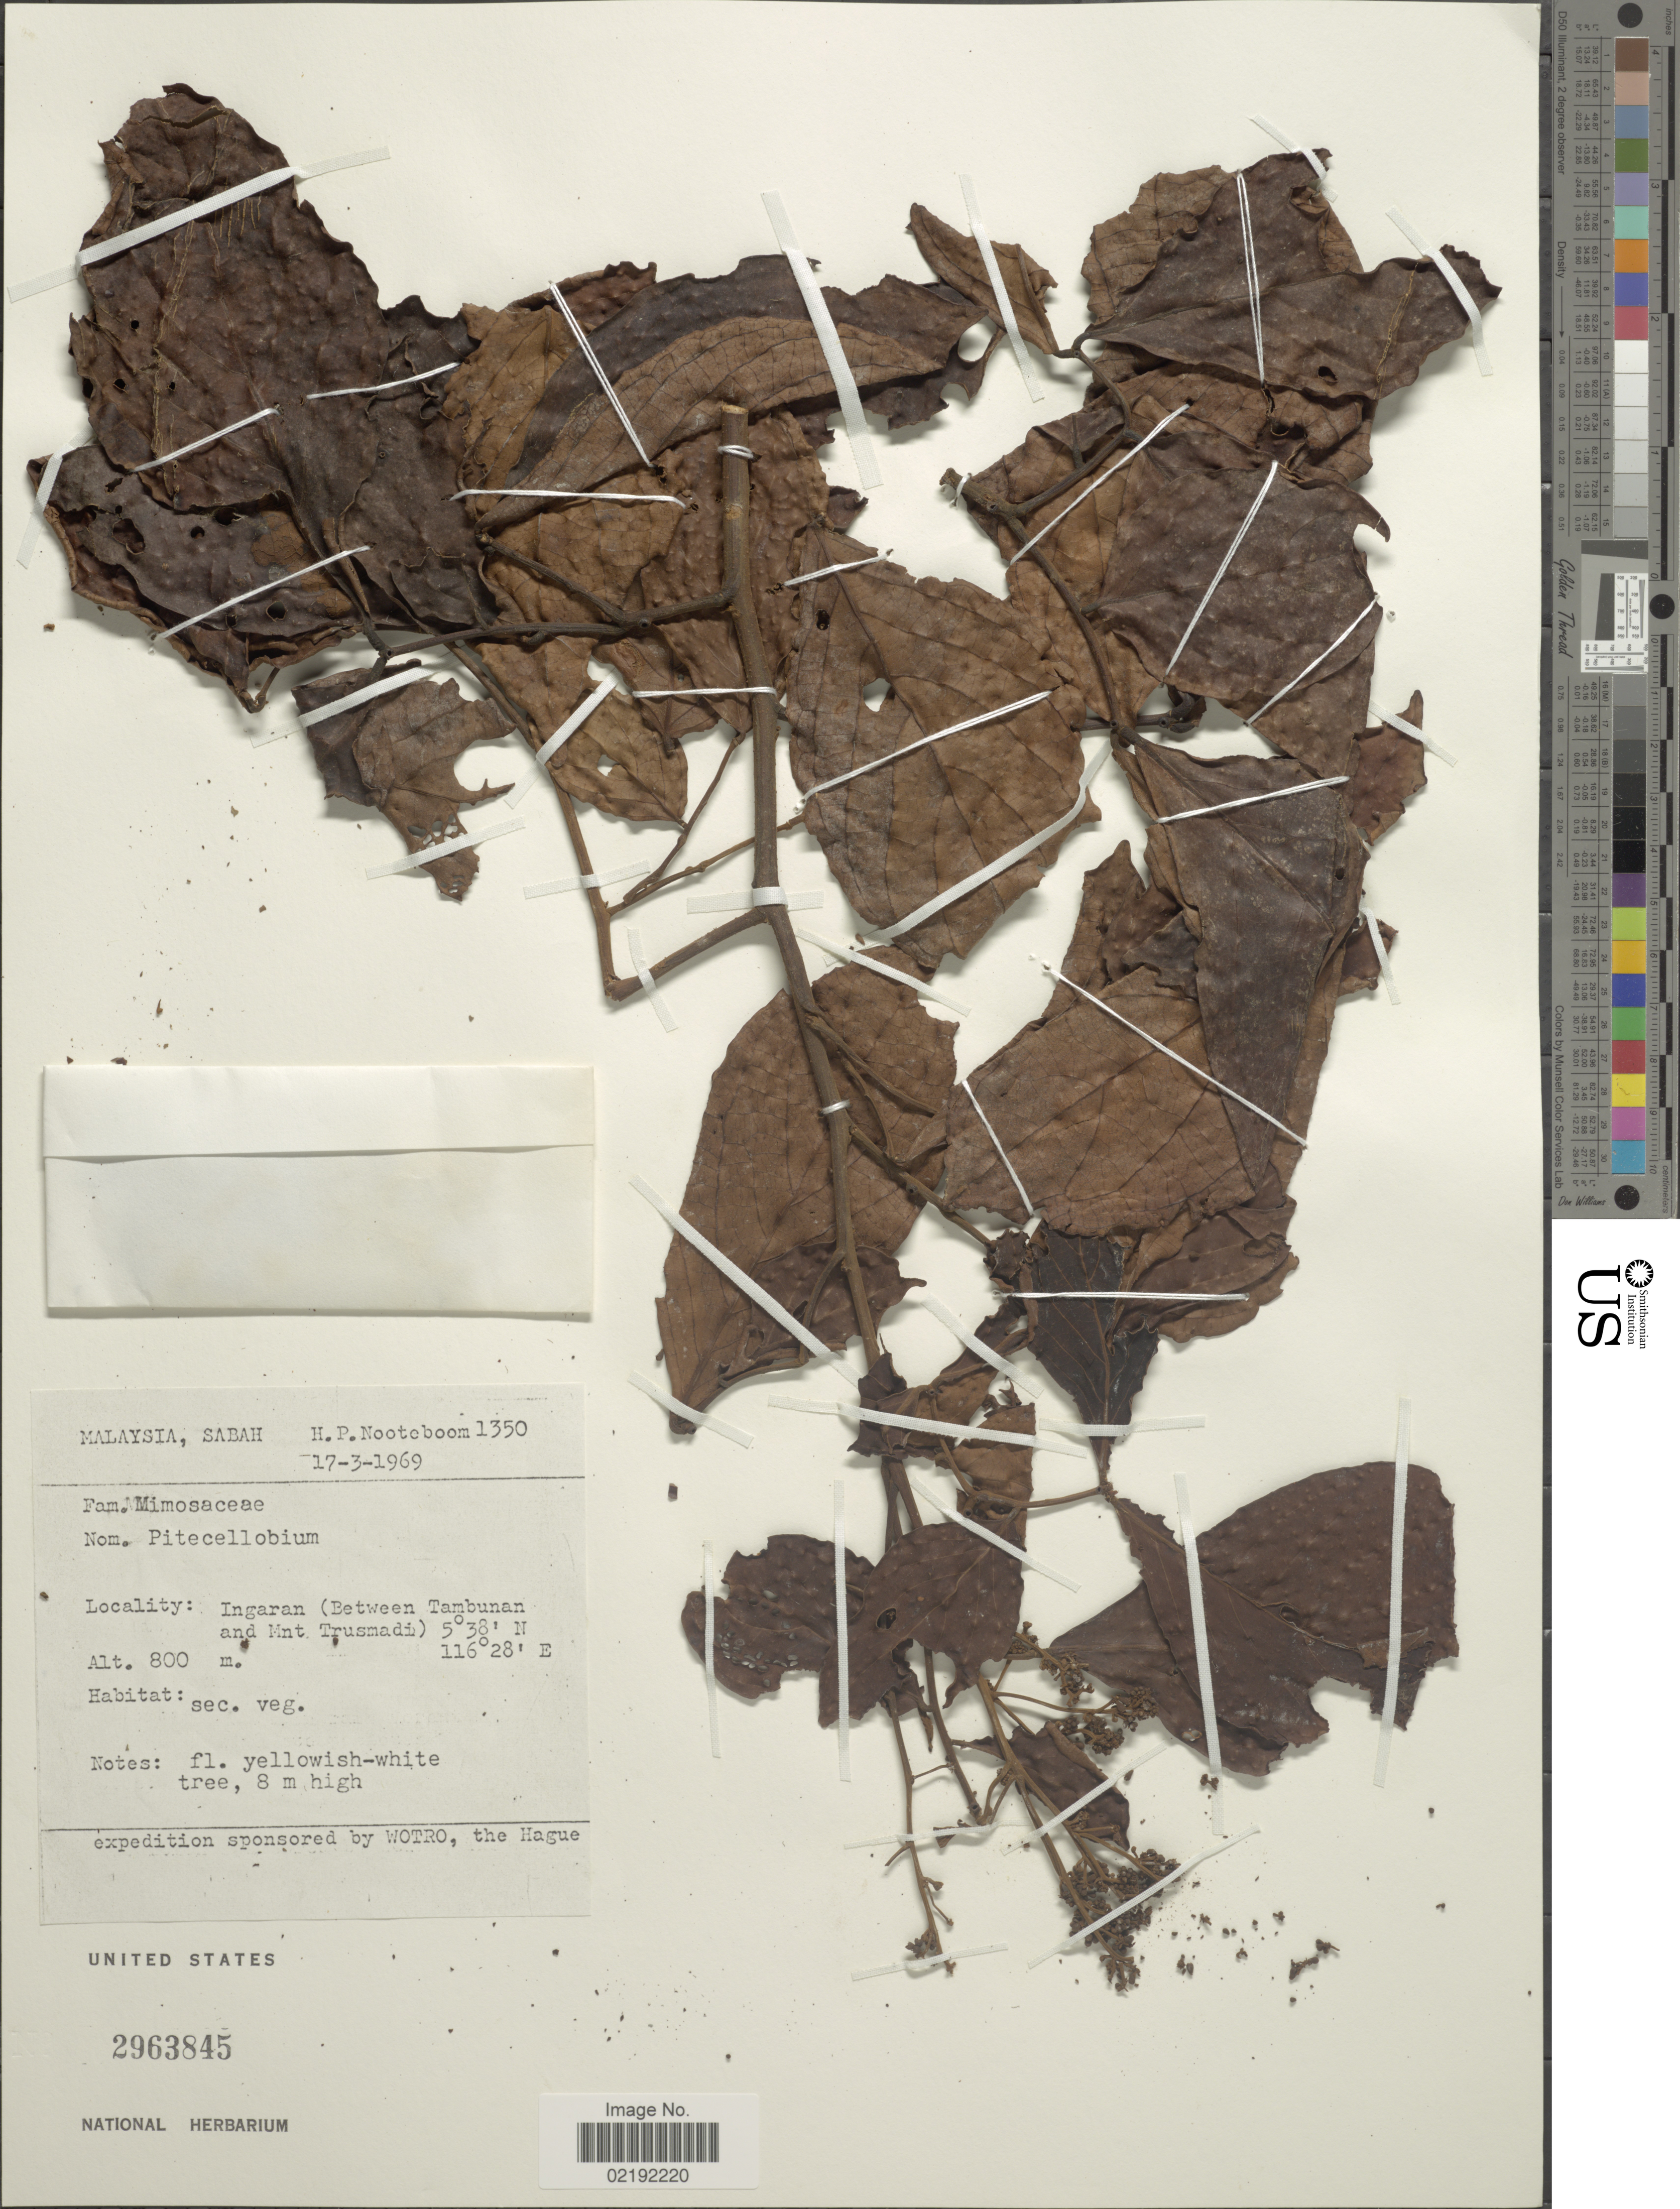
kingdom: Plantae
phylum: Tracheophyta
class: Magnoliopsida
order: Fabales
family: Fabaceae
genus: Pithecellobium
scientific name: Pithecellobium sp.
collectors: H. P. Nooteboom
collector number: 1350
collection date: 1969-03-17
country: Malaysia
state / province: Sabah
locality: Ingaran (Bteween Tambunan and Mnt Trusmadi)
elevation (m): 800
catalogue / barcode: US 2963845